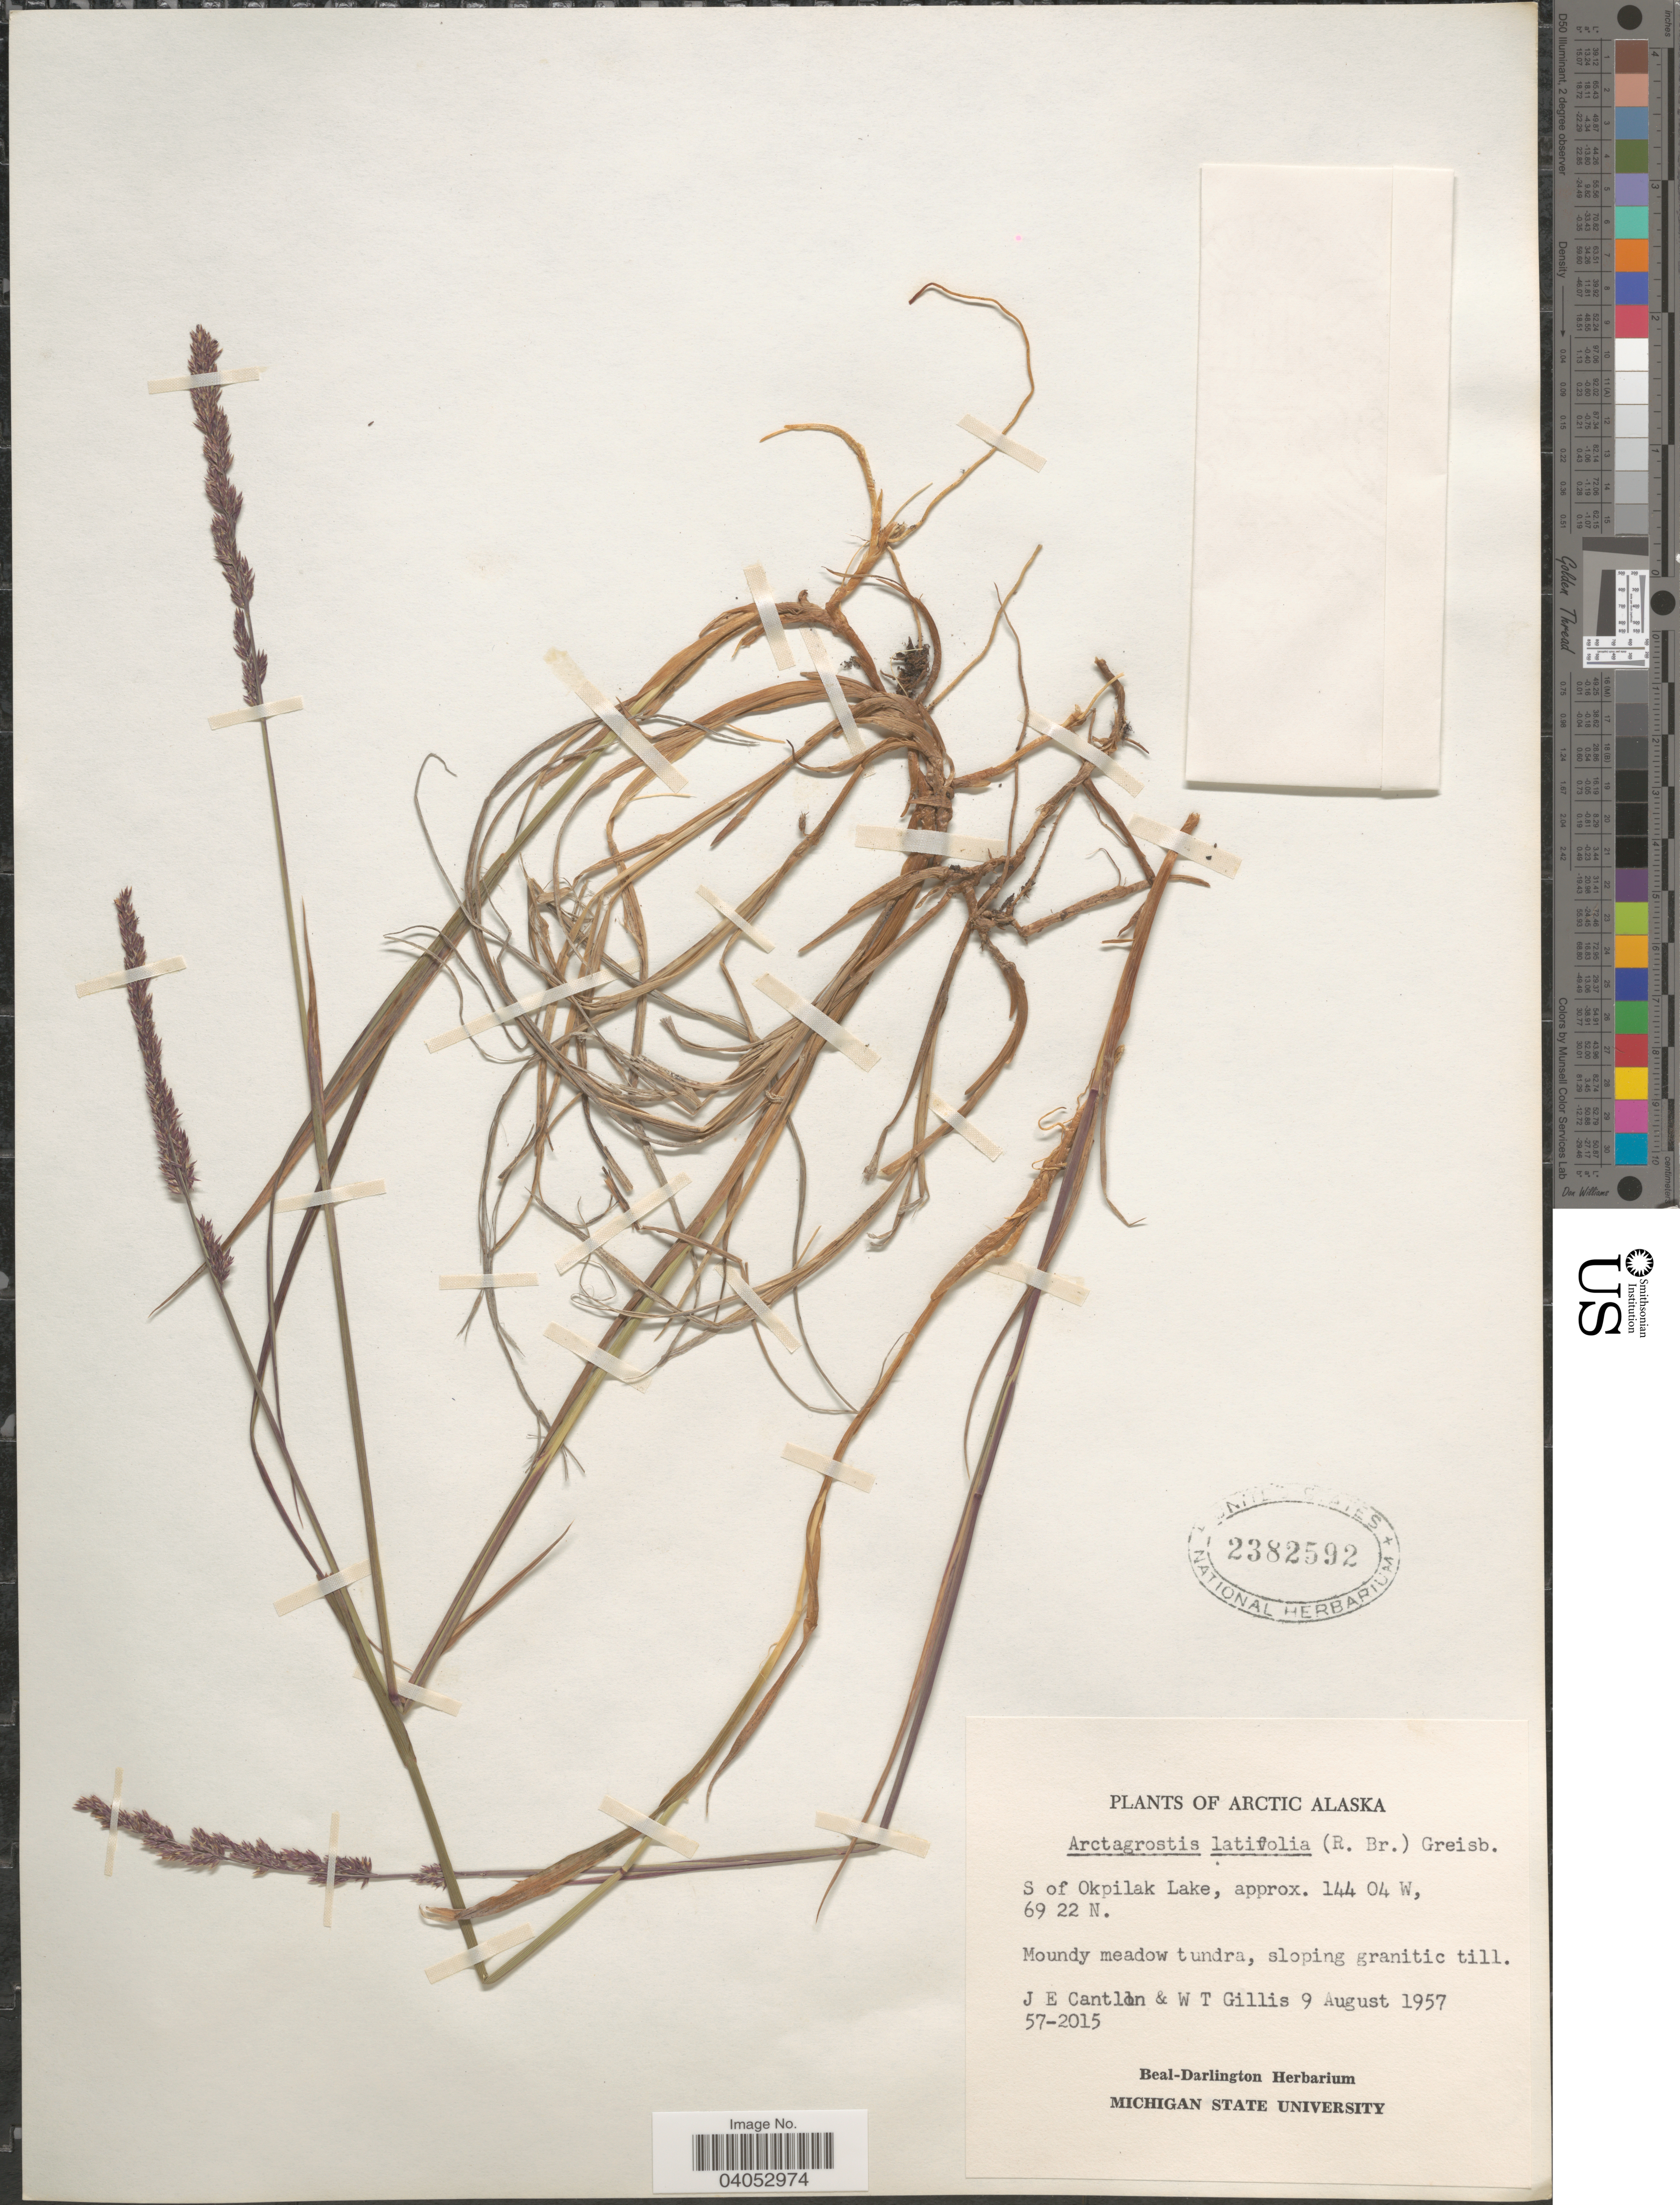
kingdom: Plantae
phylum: Tracheophyta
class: Liliopsida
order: Poales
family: Poaceae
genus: Arctagrostis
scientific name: Arctagrostis latifolia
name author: (R. Br.) Griseb.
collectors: J. Cantlon & W. T. Gillis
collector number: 57-2015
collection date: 1957-08-09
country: United States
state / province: Alaska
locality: Arctic Alaska. S of Okpilak Lake.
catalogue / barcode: US 2382592